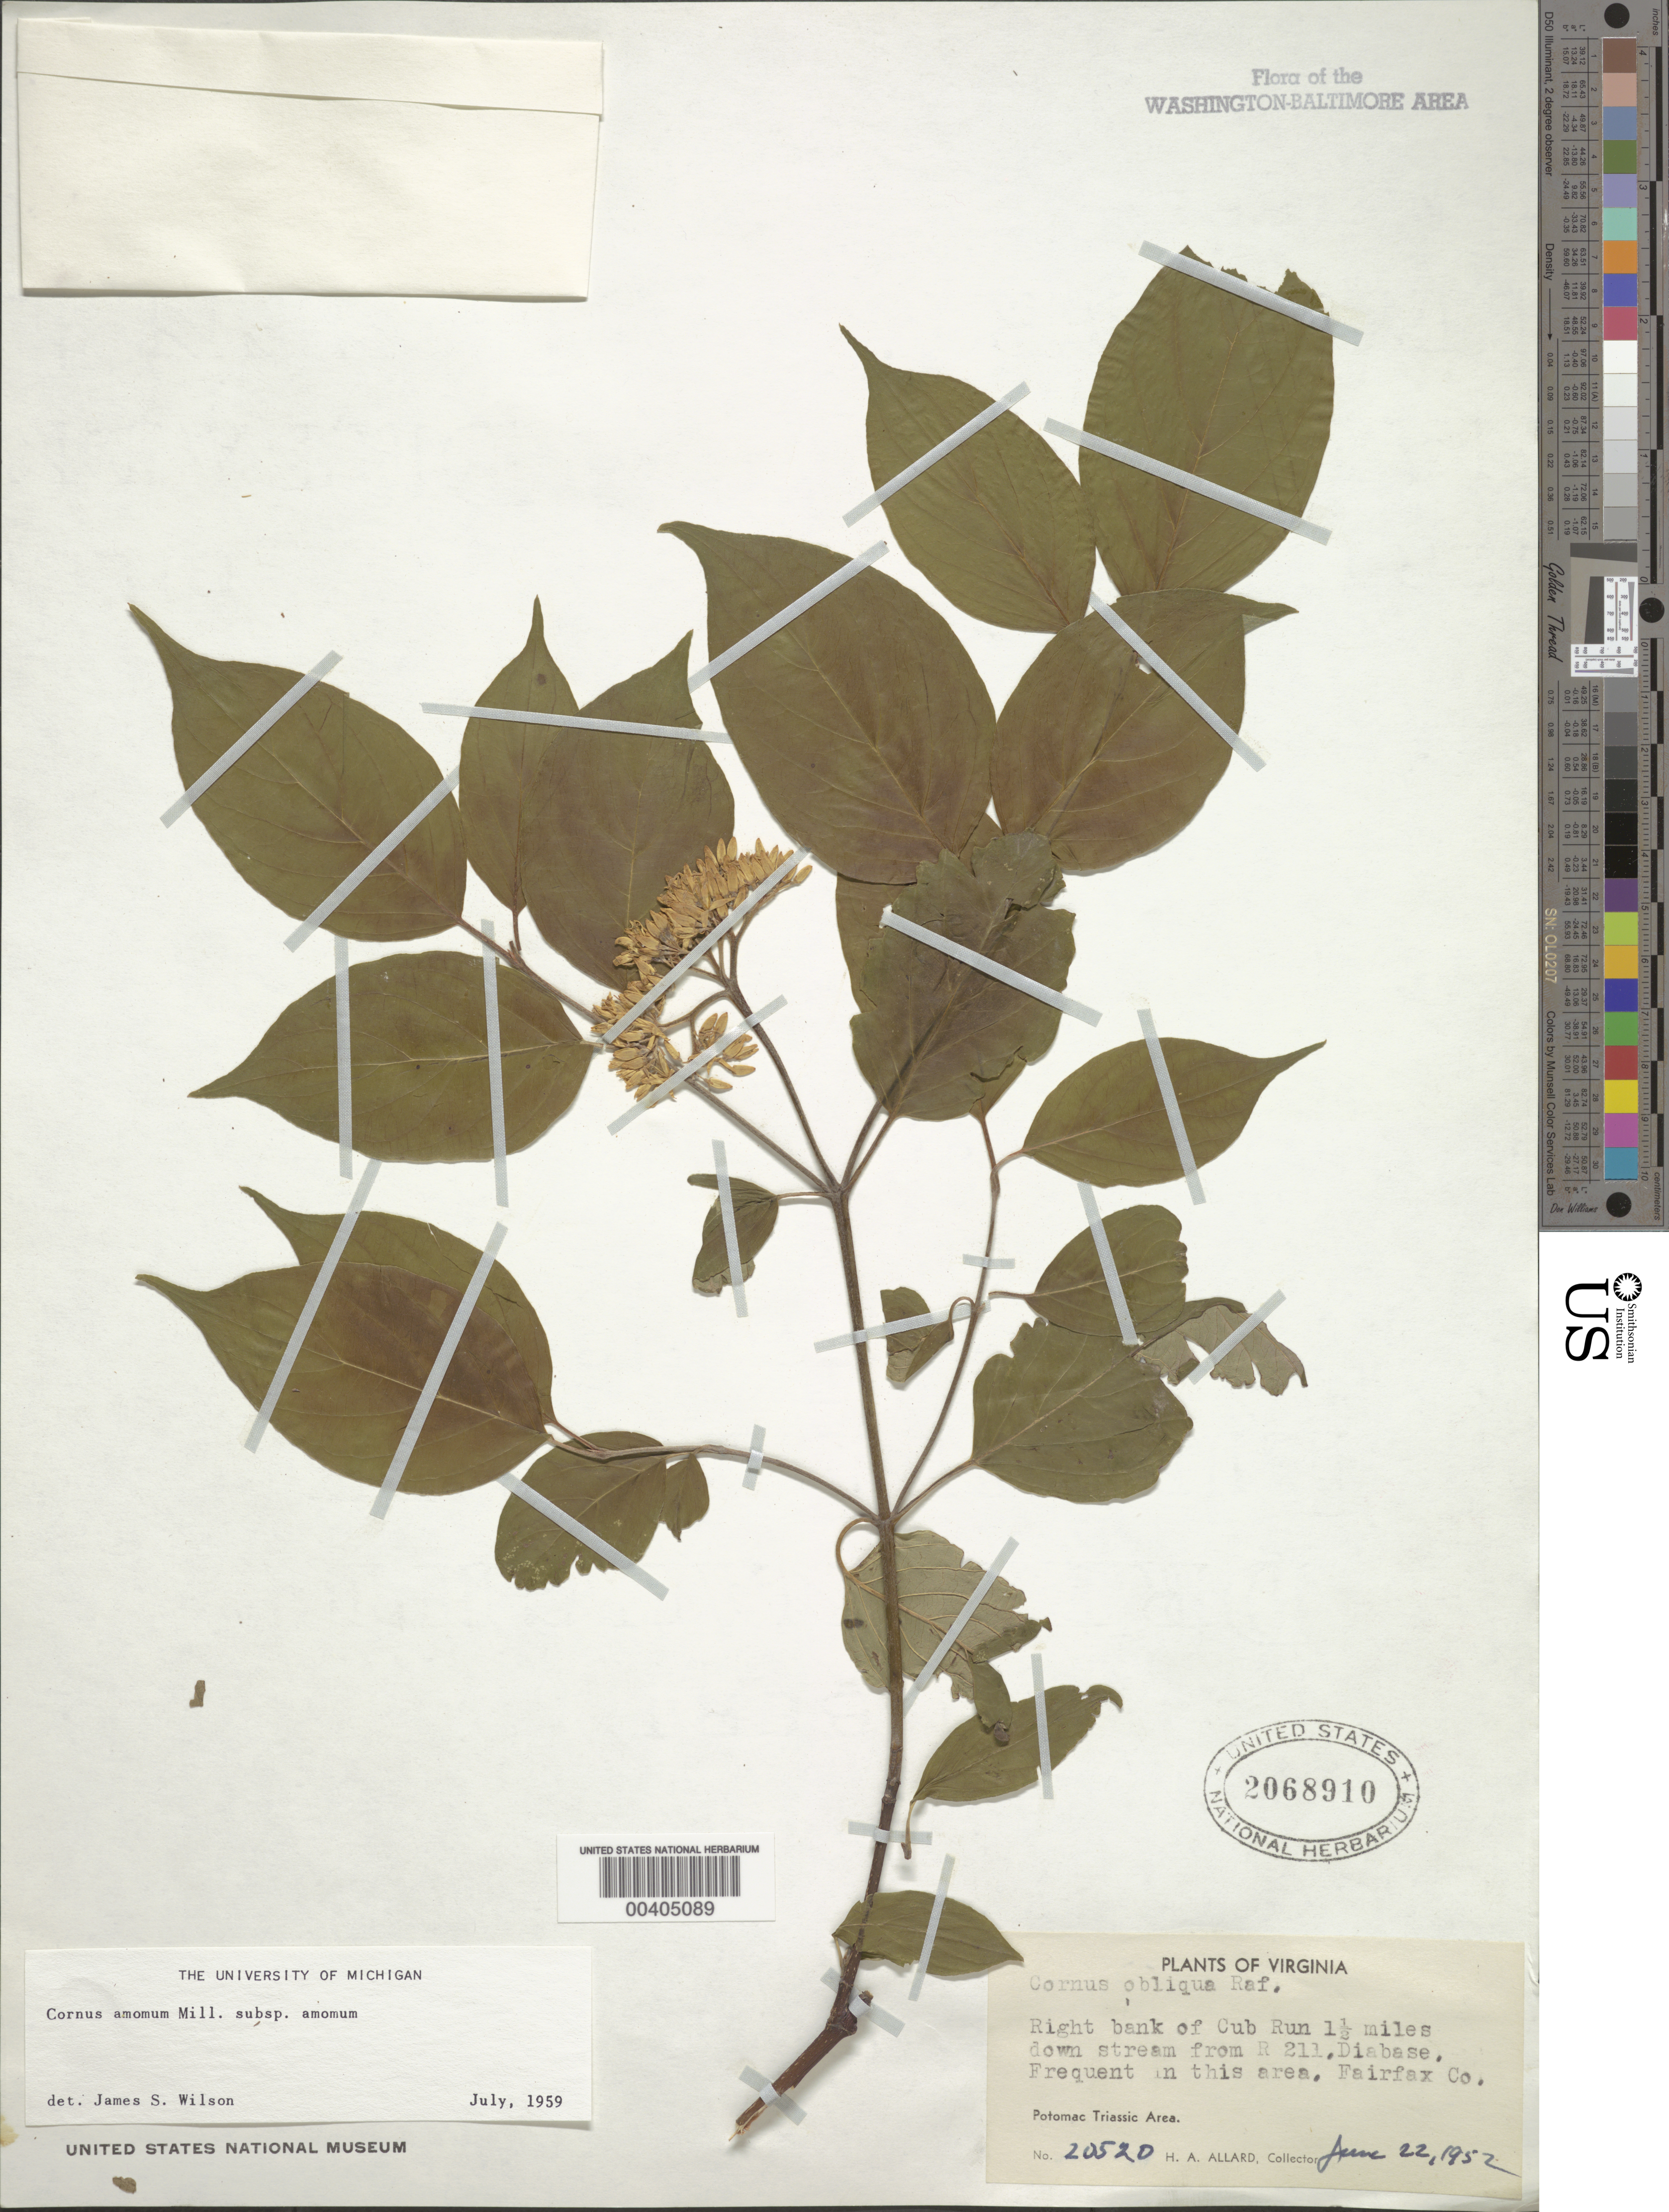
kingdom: Plantae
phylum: Tracheophyta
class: Magnoliopsida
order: Cornales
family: Cornaceae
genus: Cornus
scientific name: Cornus amomum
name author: Mill.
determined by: Wilson, J. S., (MICH), University of Michigan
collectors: H. A. Allard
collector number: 20520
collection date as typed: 22 Jun 1952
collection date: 1952-06-22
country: United States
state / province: Virginia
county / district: Fairfax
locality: Triassic Area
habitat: Diabase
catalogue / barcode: US 2068910